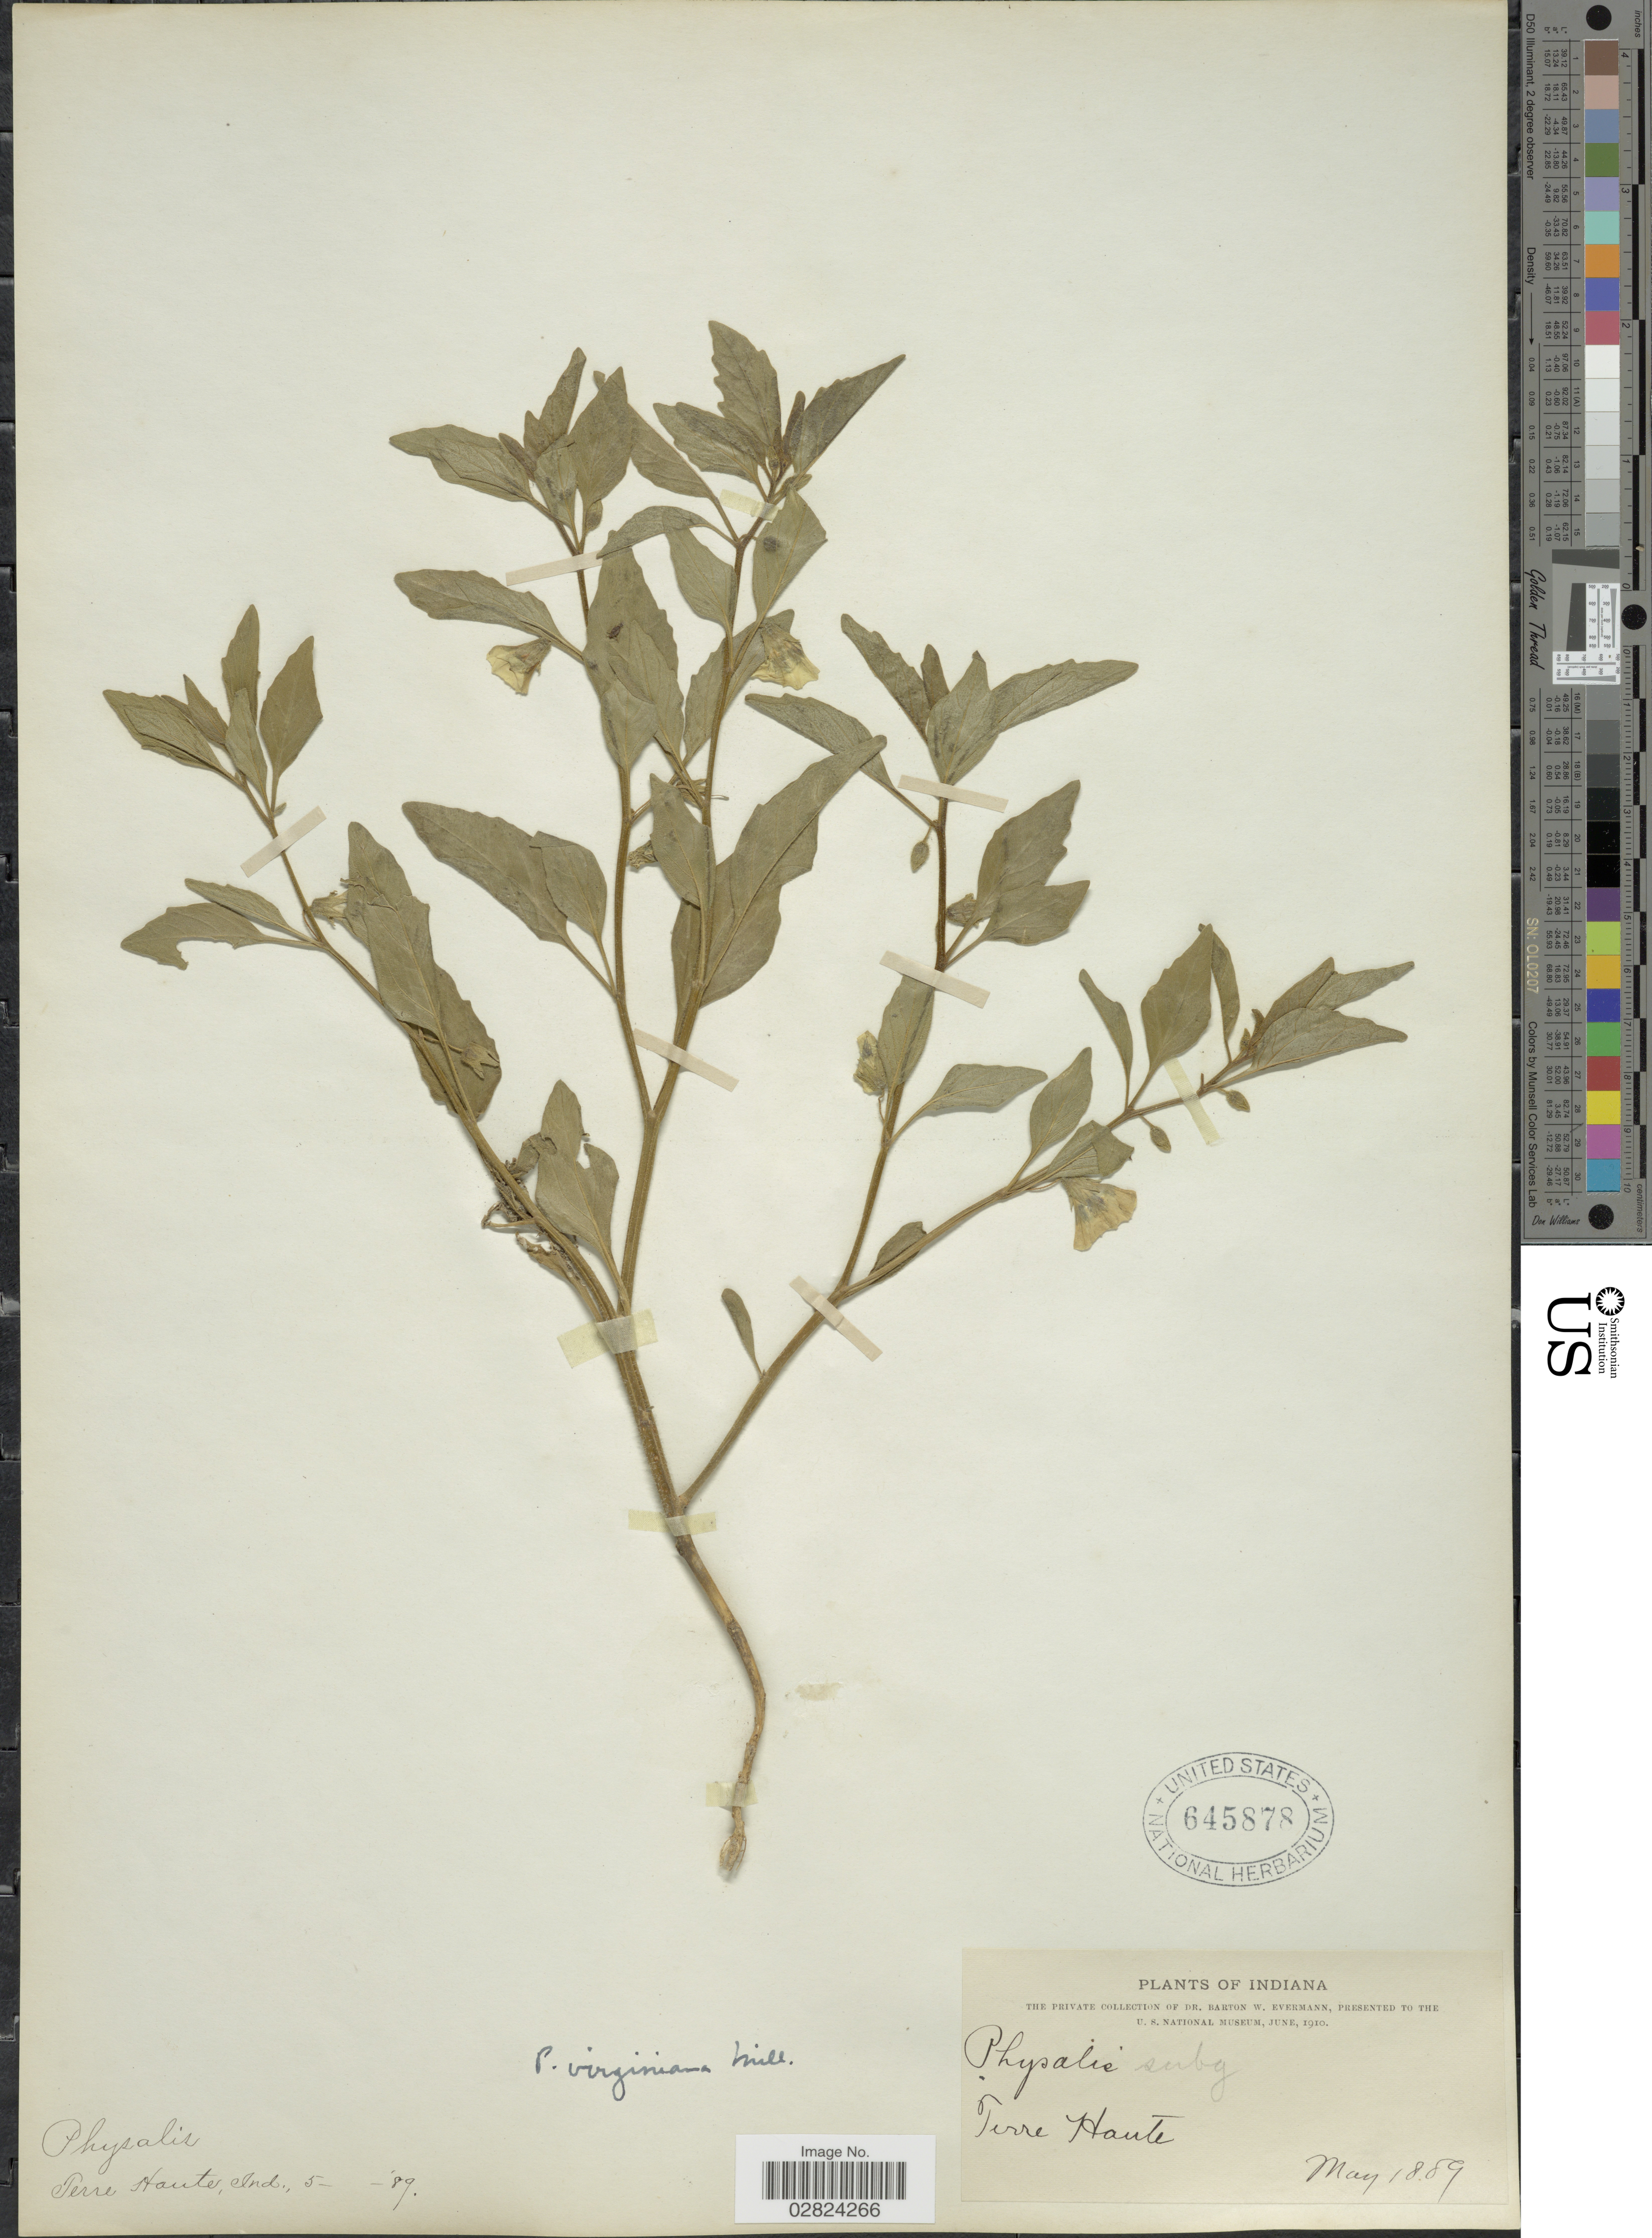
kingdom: Plantae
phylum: Tracheophyta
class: Magnoliopsida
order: Solanales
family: Solanaceae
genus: Physalis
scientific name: Physalis subglabrata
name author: Mack. & Bush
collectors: B. W. Evermann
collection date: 1889-05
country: United States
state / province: Indiana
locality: Terre Haute, Ind.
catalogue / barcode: US 645878